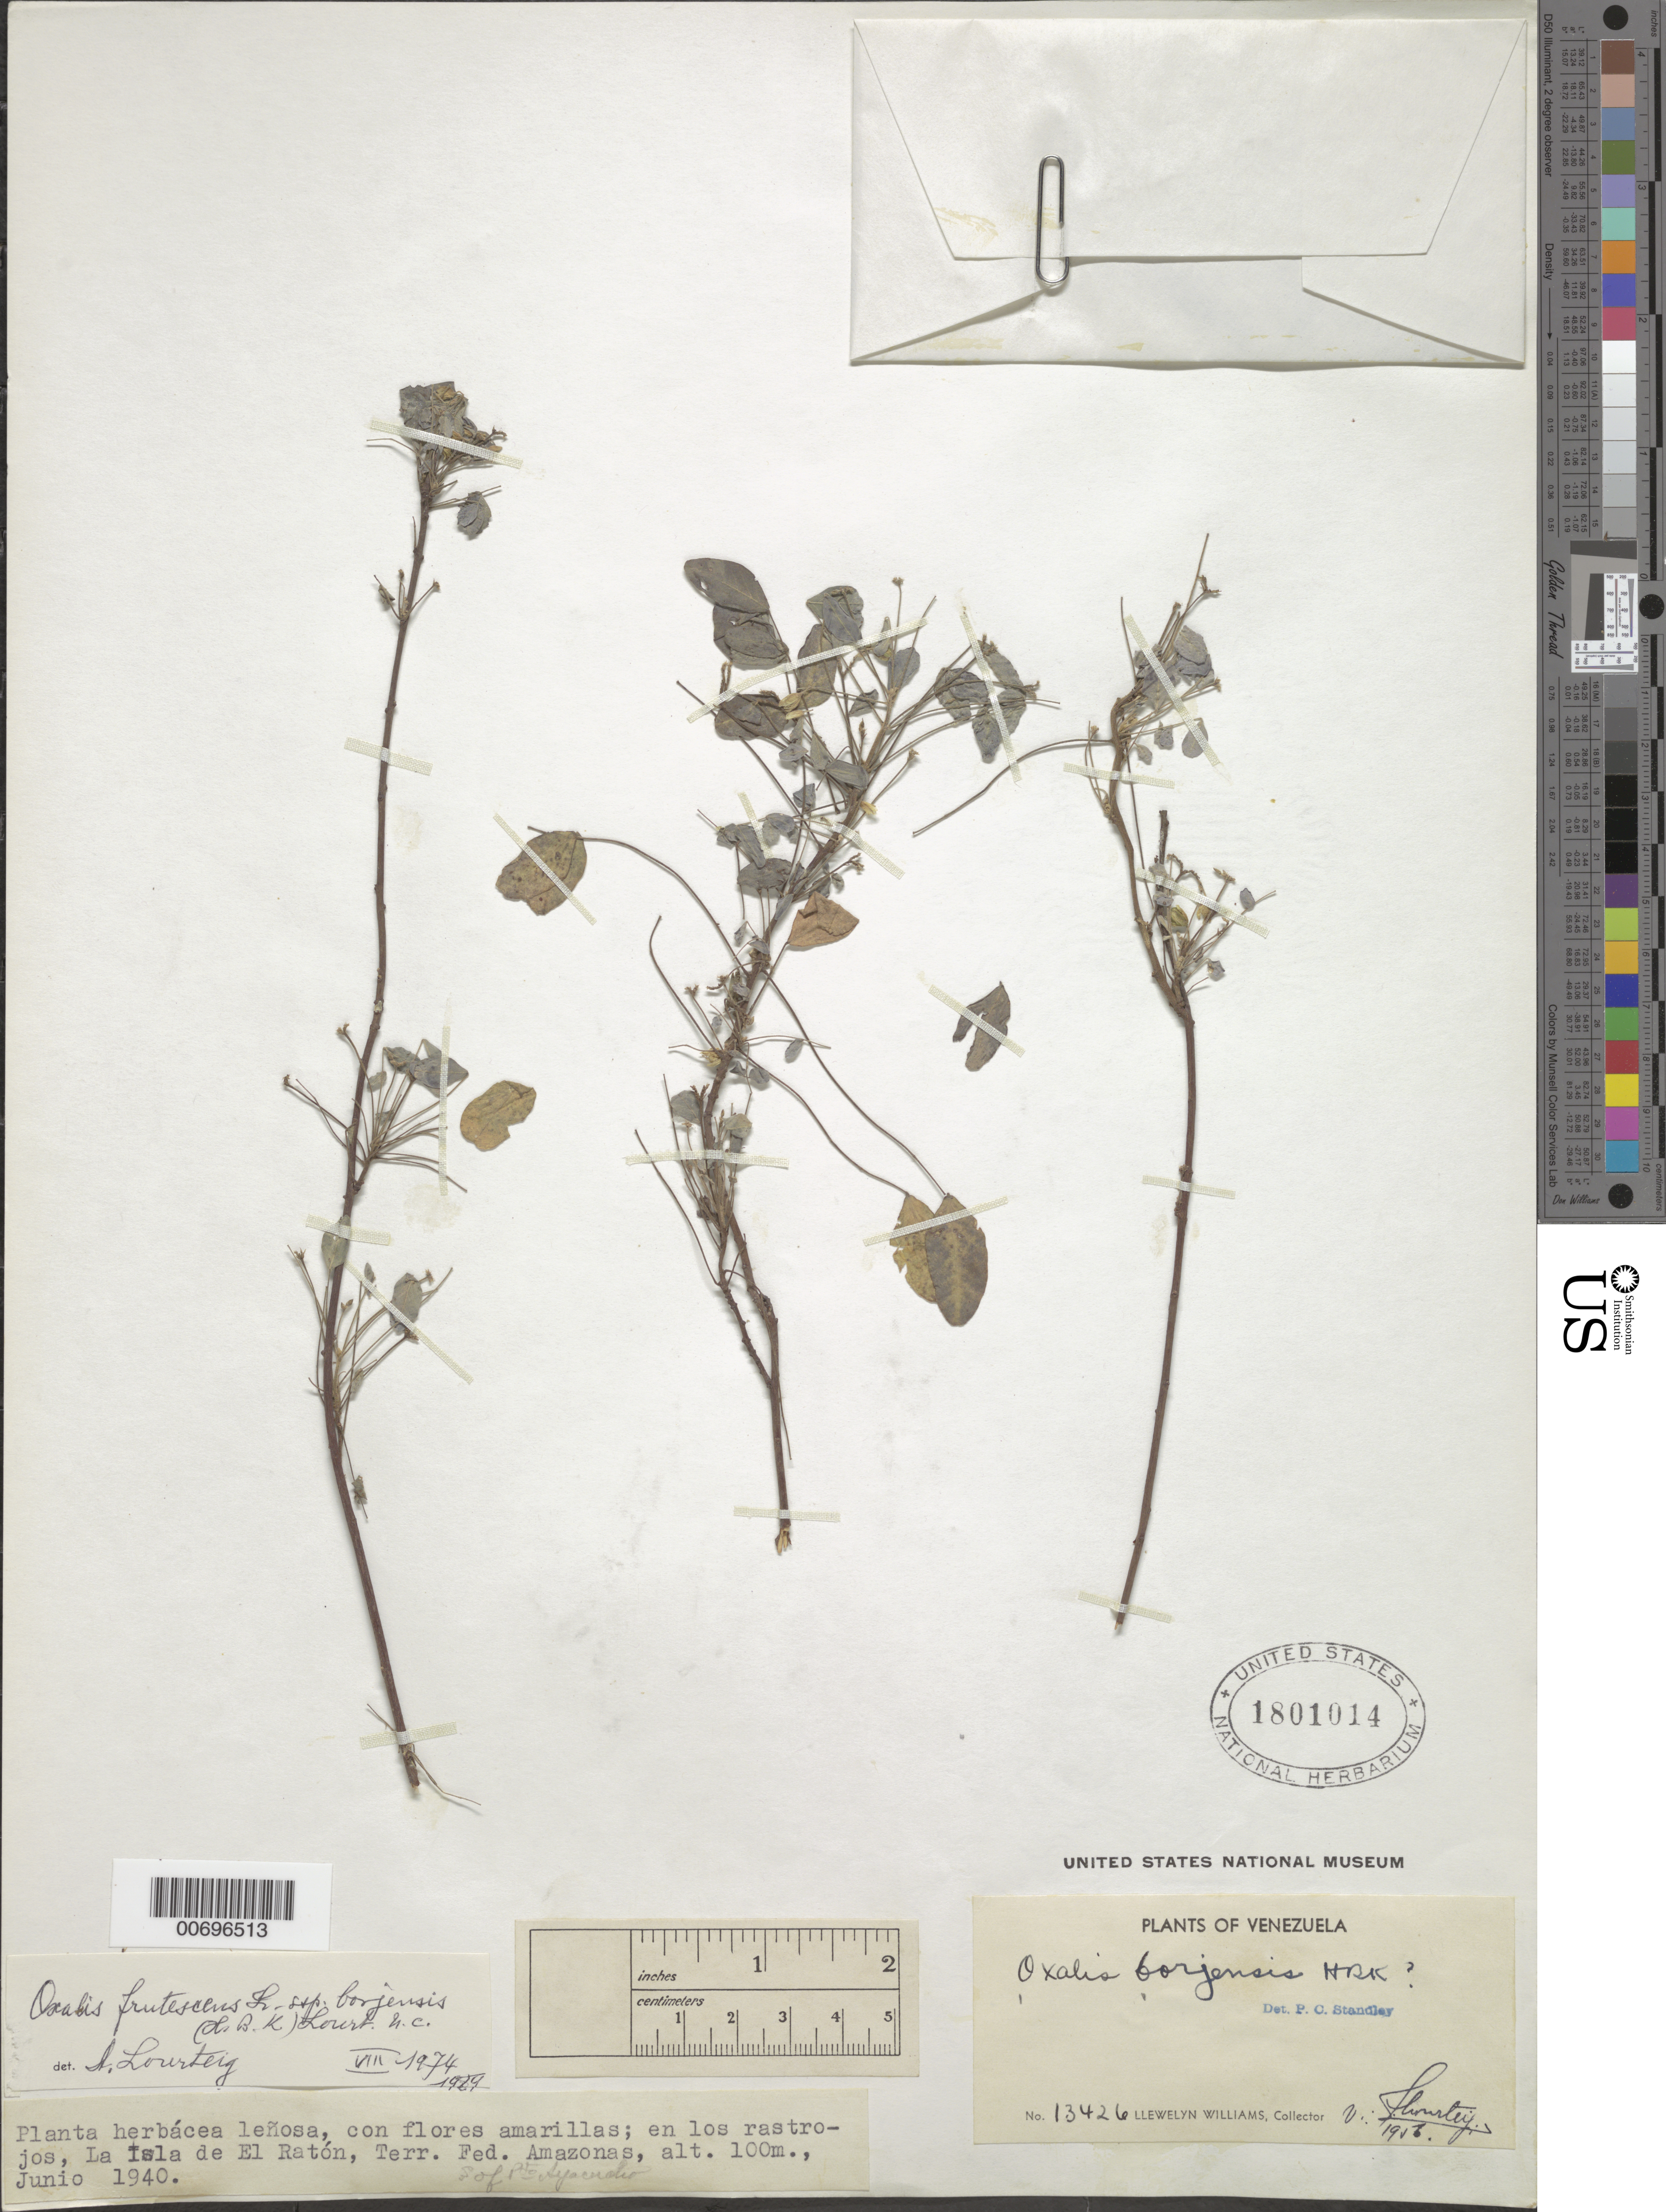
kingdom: Plantae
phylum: Tracheophyta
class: Magnoliopsida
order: Oxalidales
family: Oxalidaceae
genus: Oxalis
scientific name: Oxalis frutescens subsp. borjensis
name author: (Kunth) Lourteig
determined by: Lourteig, A.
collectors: Ll. Williams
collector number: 13426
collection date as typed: Jun-40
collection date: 1940-06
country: Venezuela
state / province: Amazonas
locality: Isla Ratón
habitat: Rastrojos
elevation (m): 100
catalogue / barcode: US 1801014